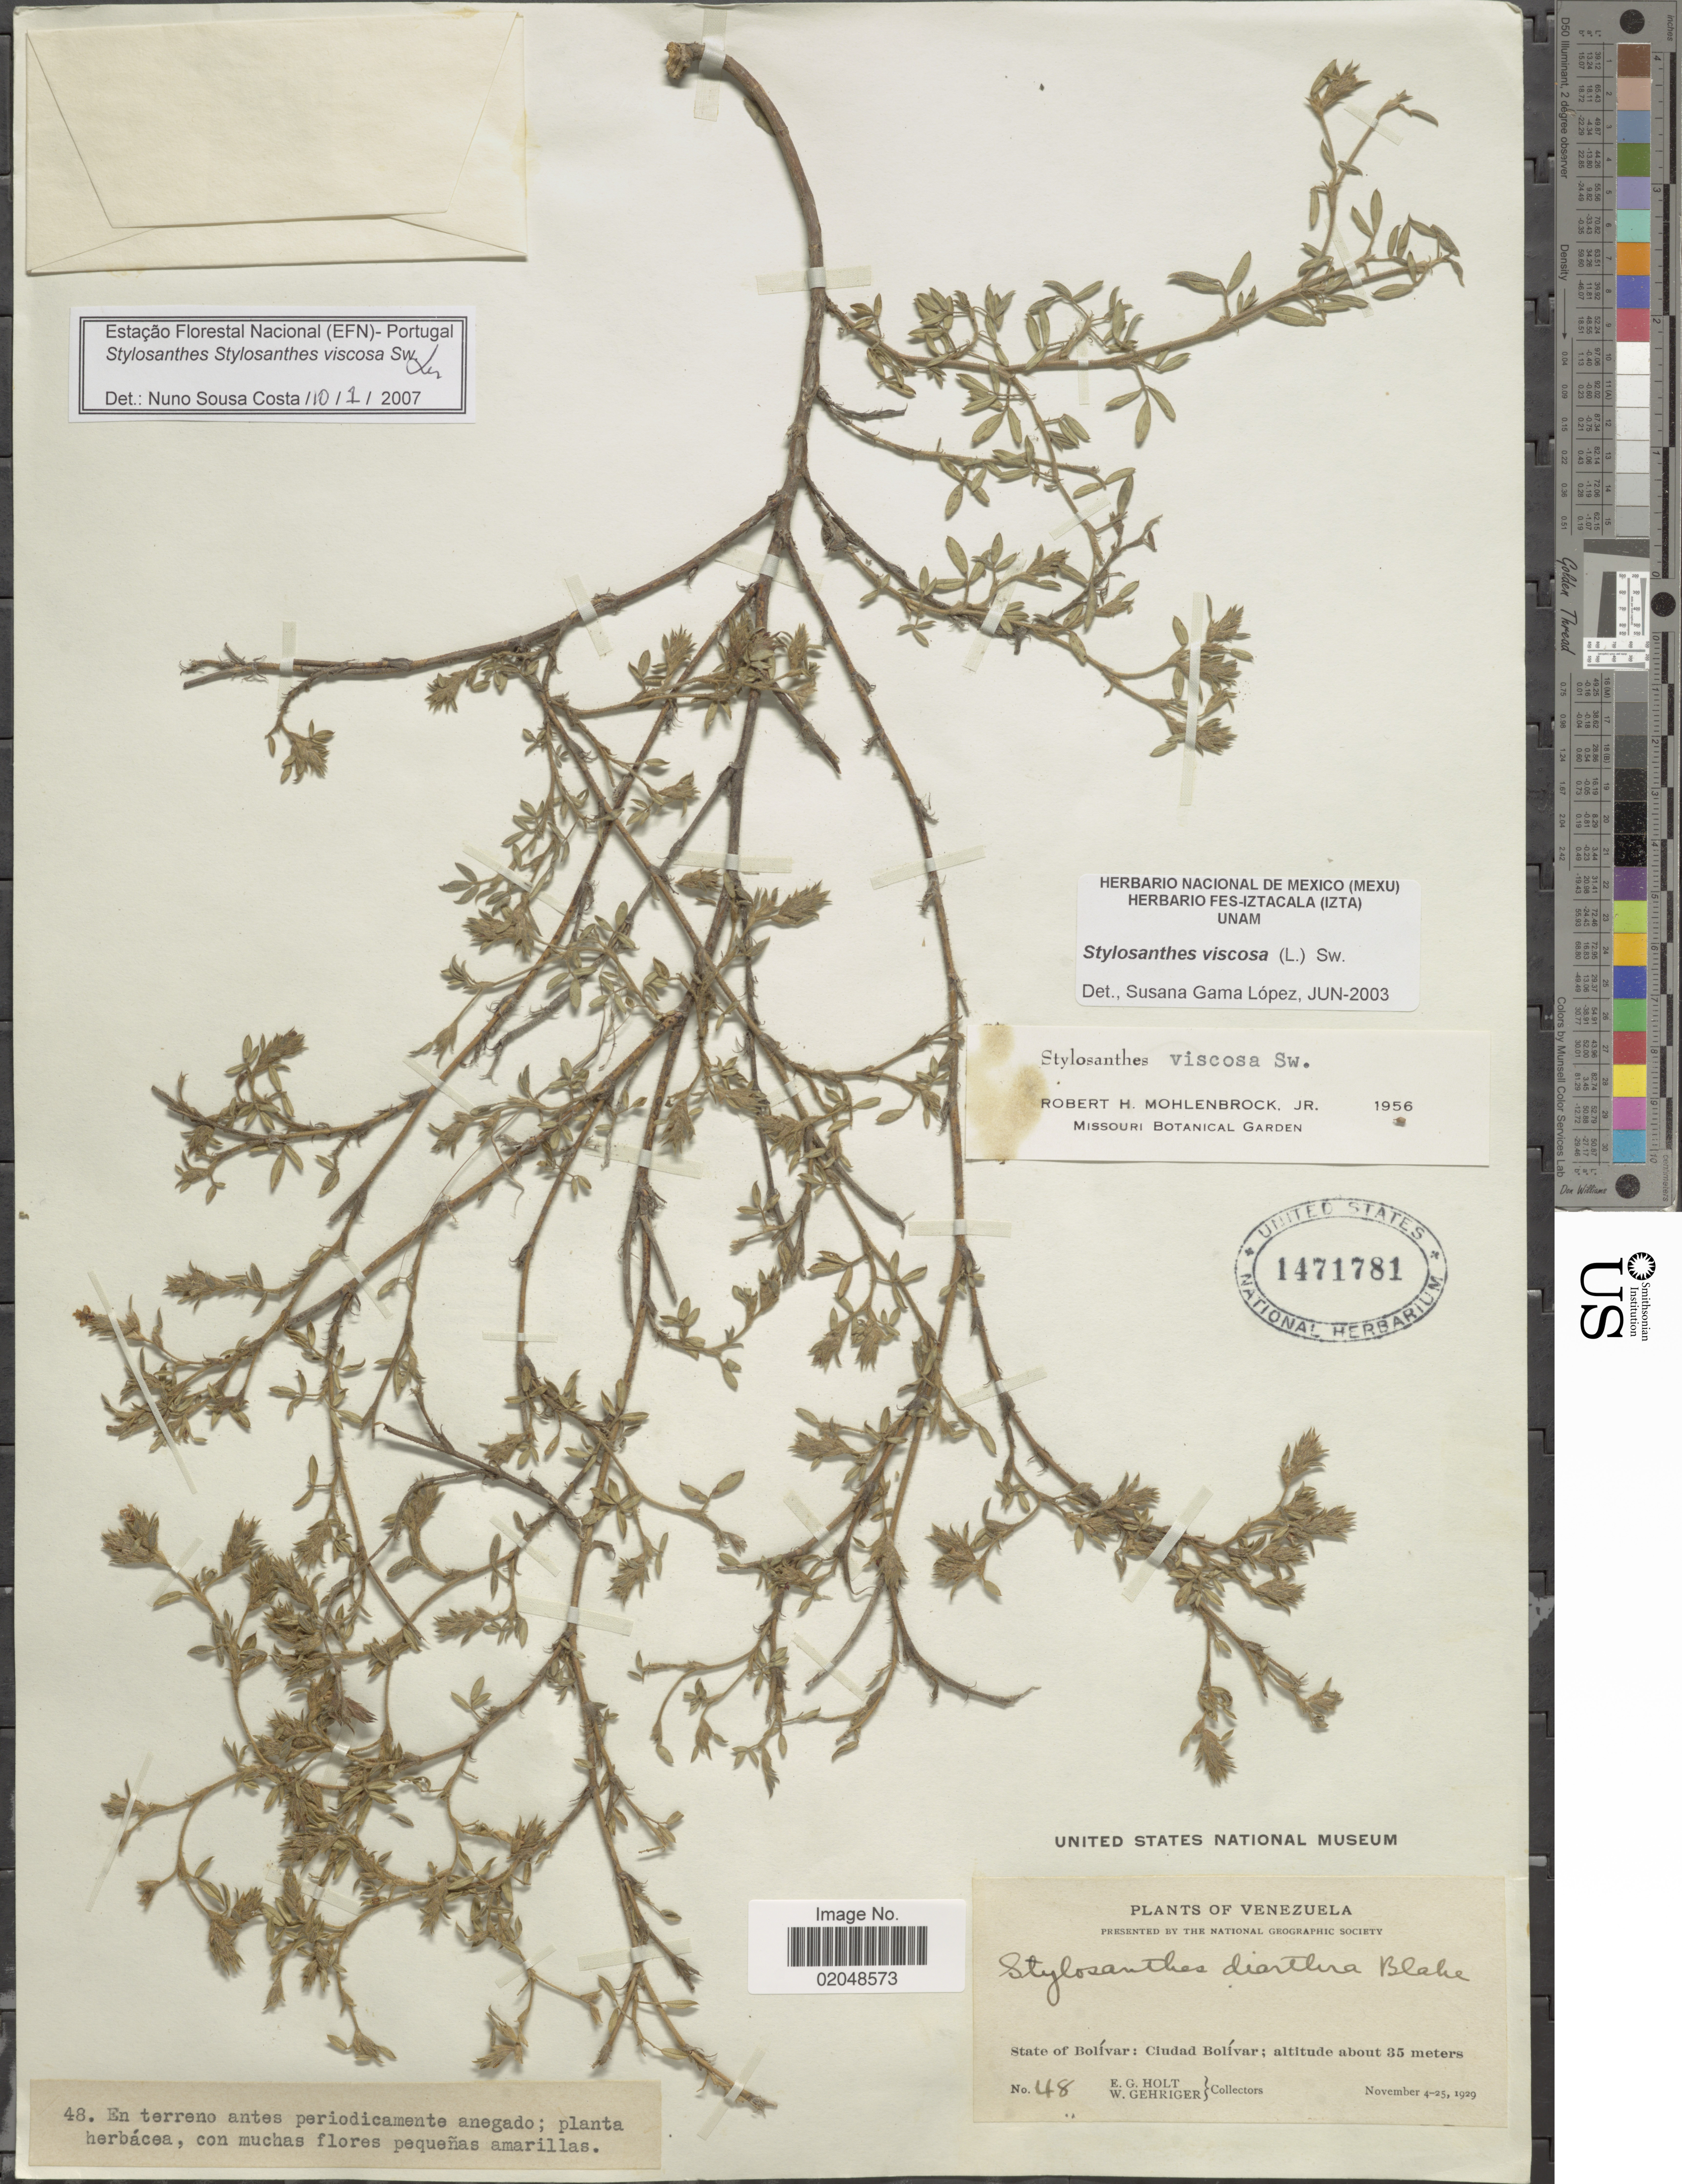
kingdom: Plantae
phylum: Tracheophyta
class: Magnoliopsida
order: Fabales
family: Fabaceae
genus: Stylosanthes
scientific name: Stylosanthes viscosa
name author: Sw.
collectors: E. G. Holt & W. Gehriger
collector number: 48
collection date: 1929-11-04/1929-11-25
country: Venezuela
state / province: Bolivar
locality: Ciudad Bolivar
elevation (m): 35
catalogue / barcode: US 1471781